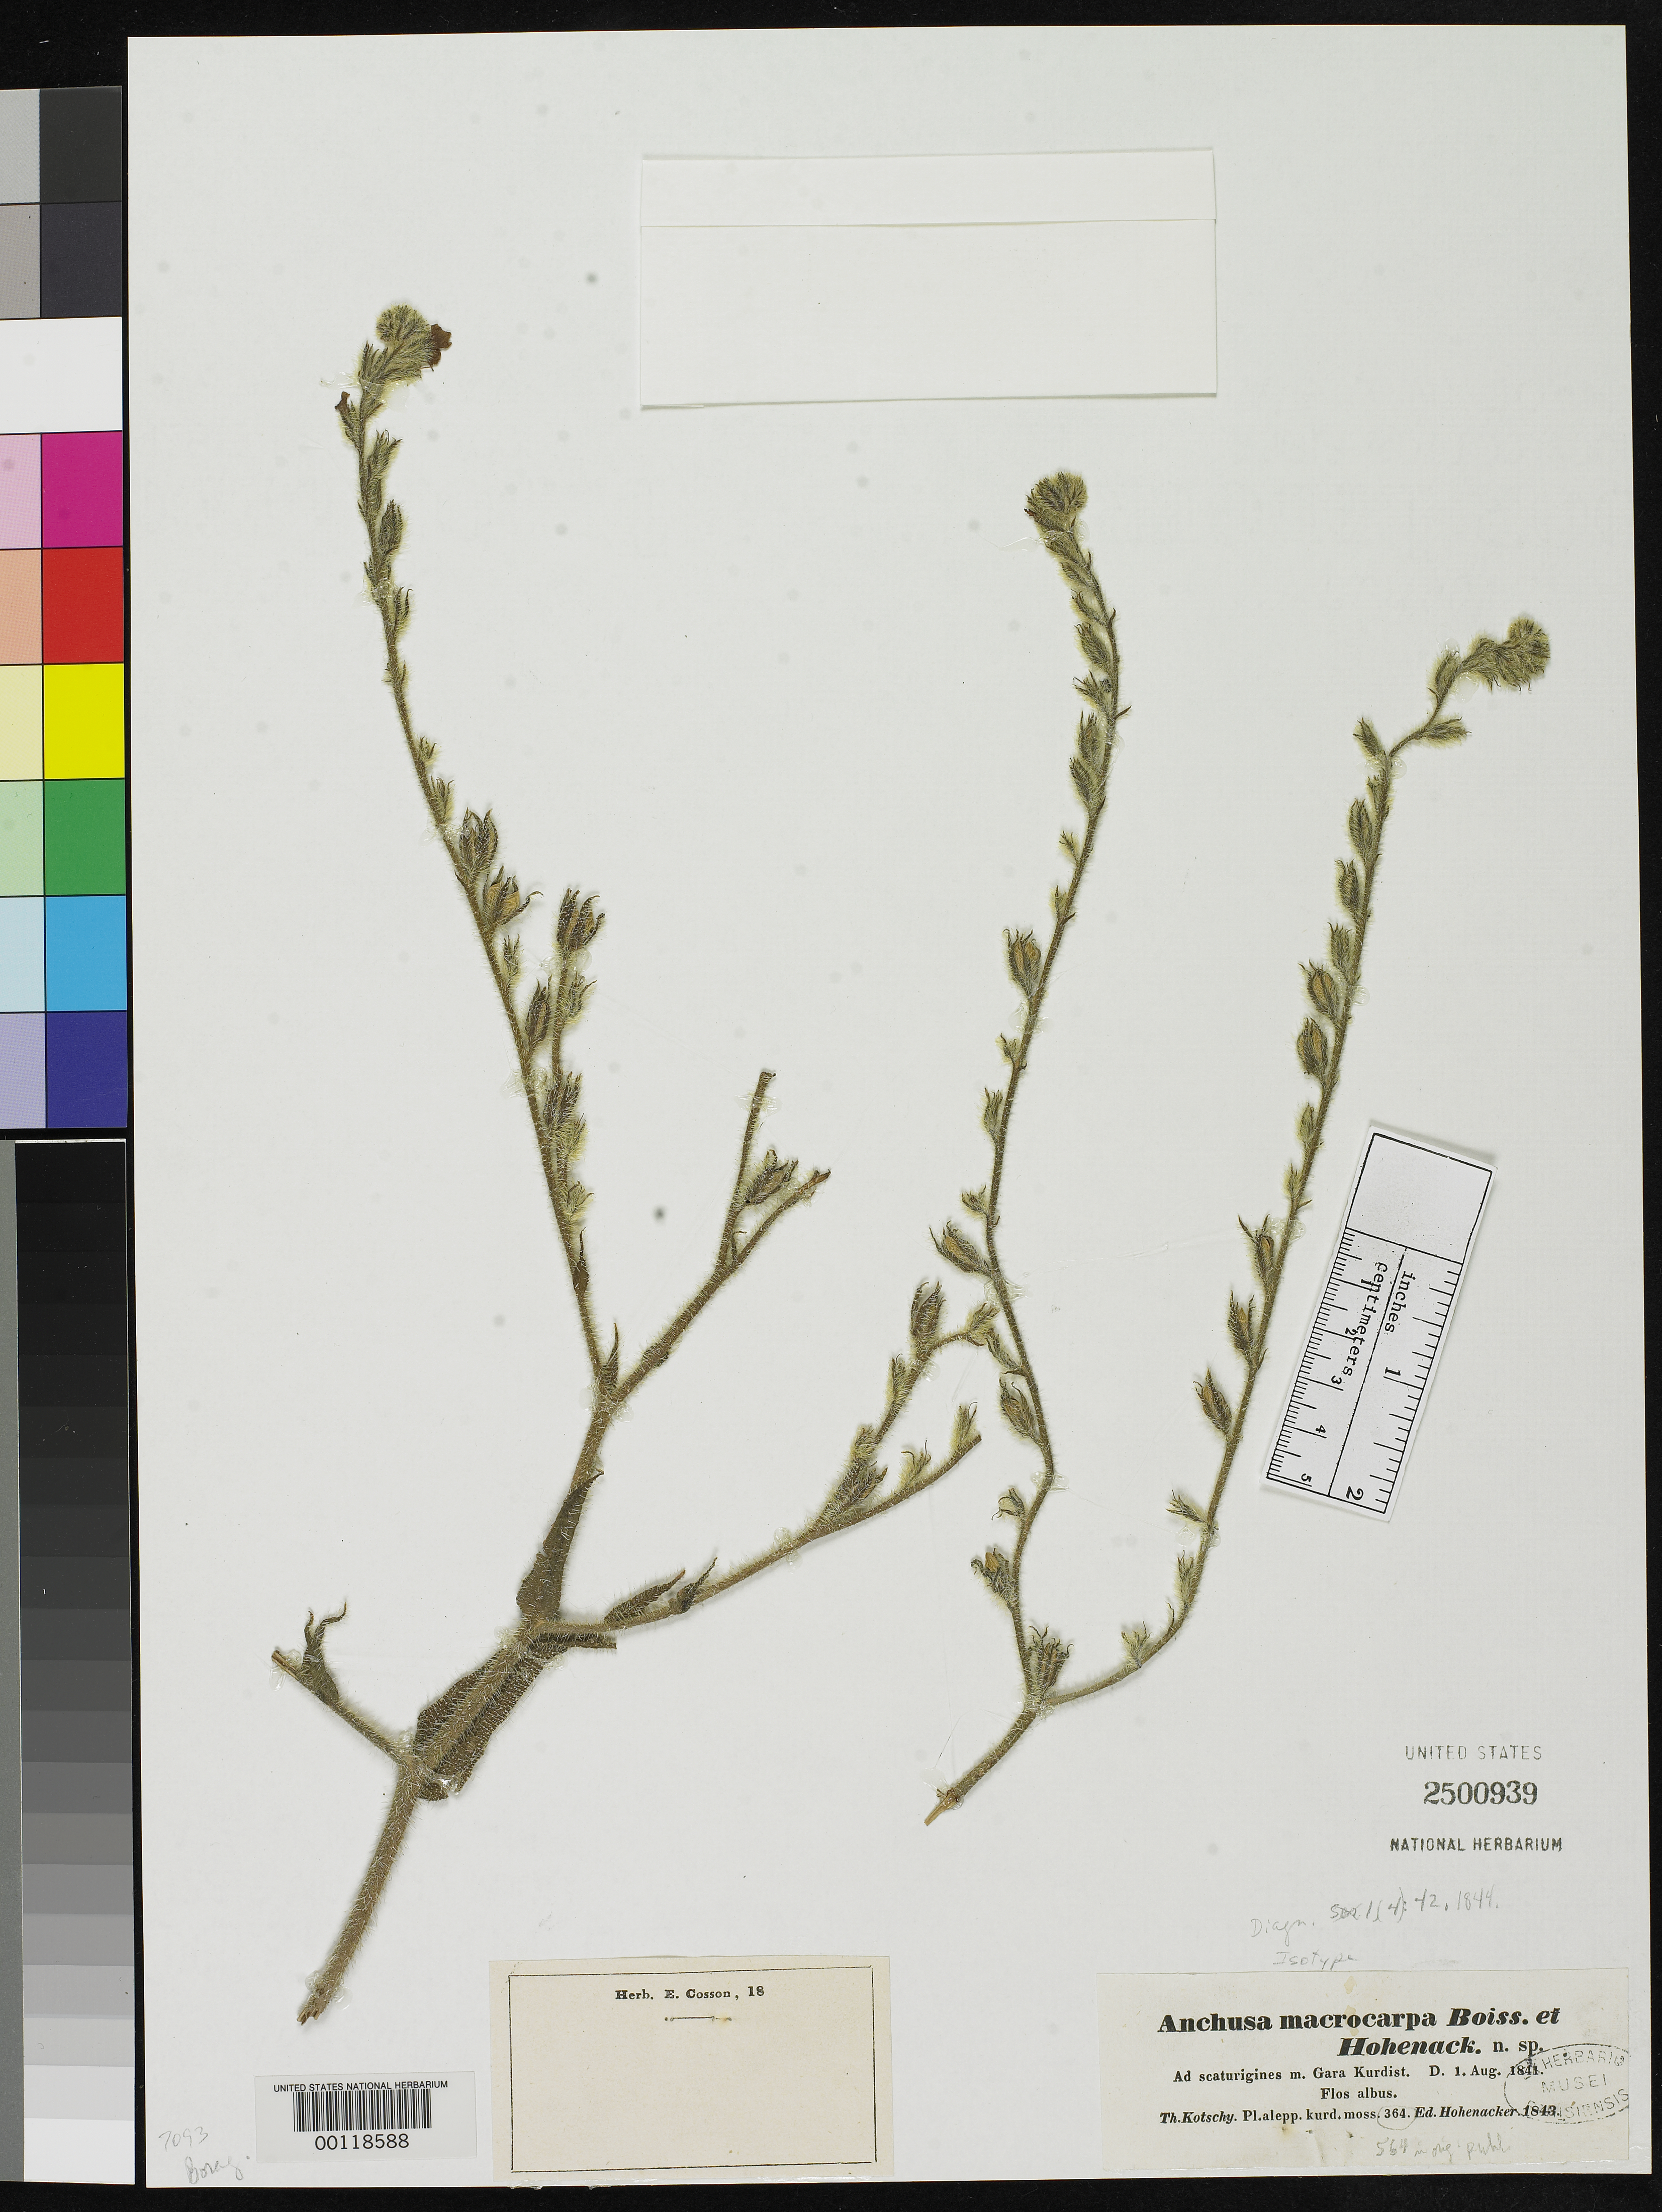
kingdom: Plantae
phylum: Tracheophyta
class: Magnoliopsida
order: Boraginales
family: Boraginaceae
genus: Anchusa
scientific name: Anchusa macrocarpa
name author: Boiss. & Hohen. in Boiss.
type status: Isotype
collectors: K. G. Kotschy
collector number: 364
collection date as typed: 01 Aug 1841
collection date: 1841-08-01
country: Turkey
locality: Mountgara; (country as "Kurdistan").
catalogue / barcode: US 2500939